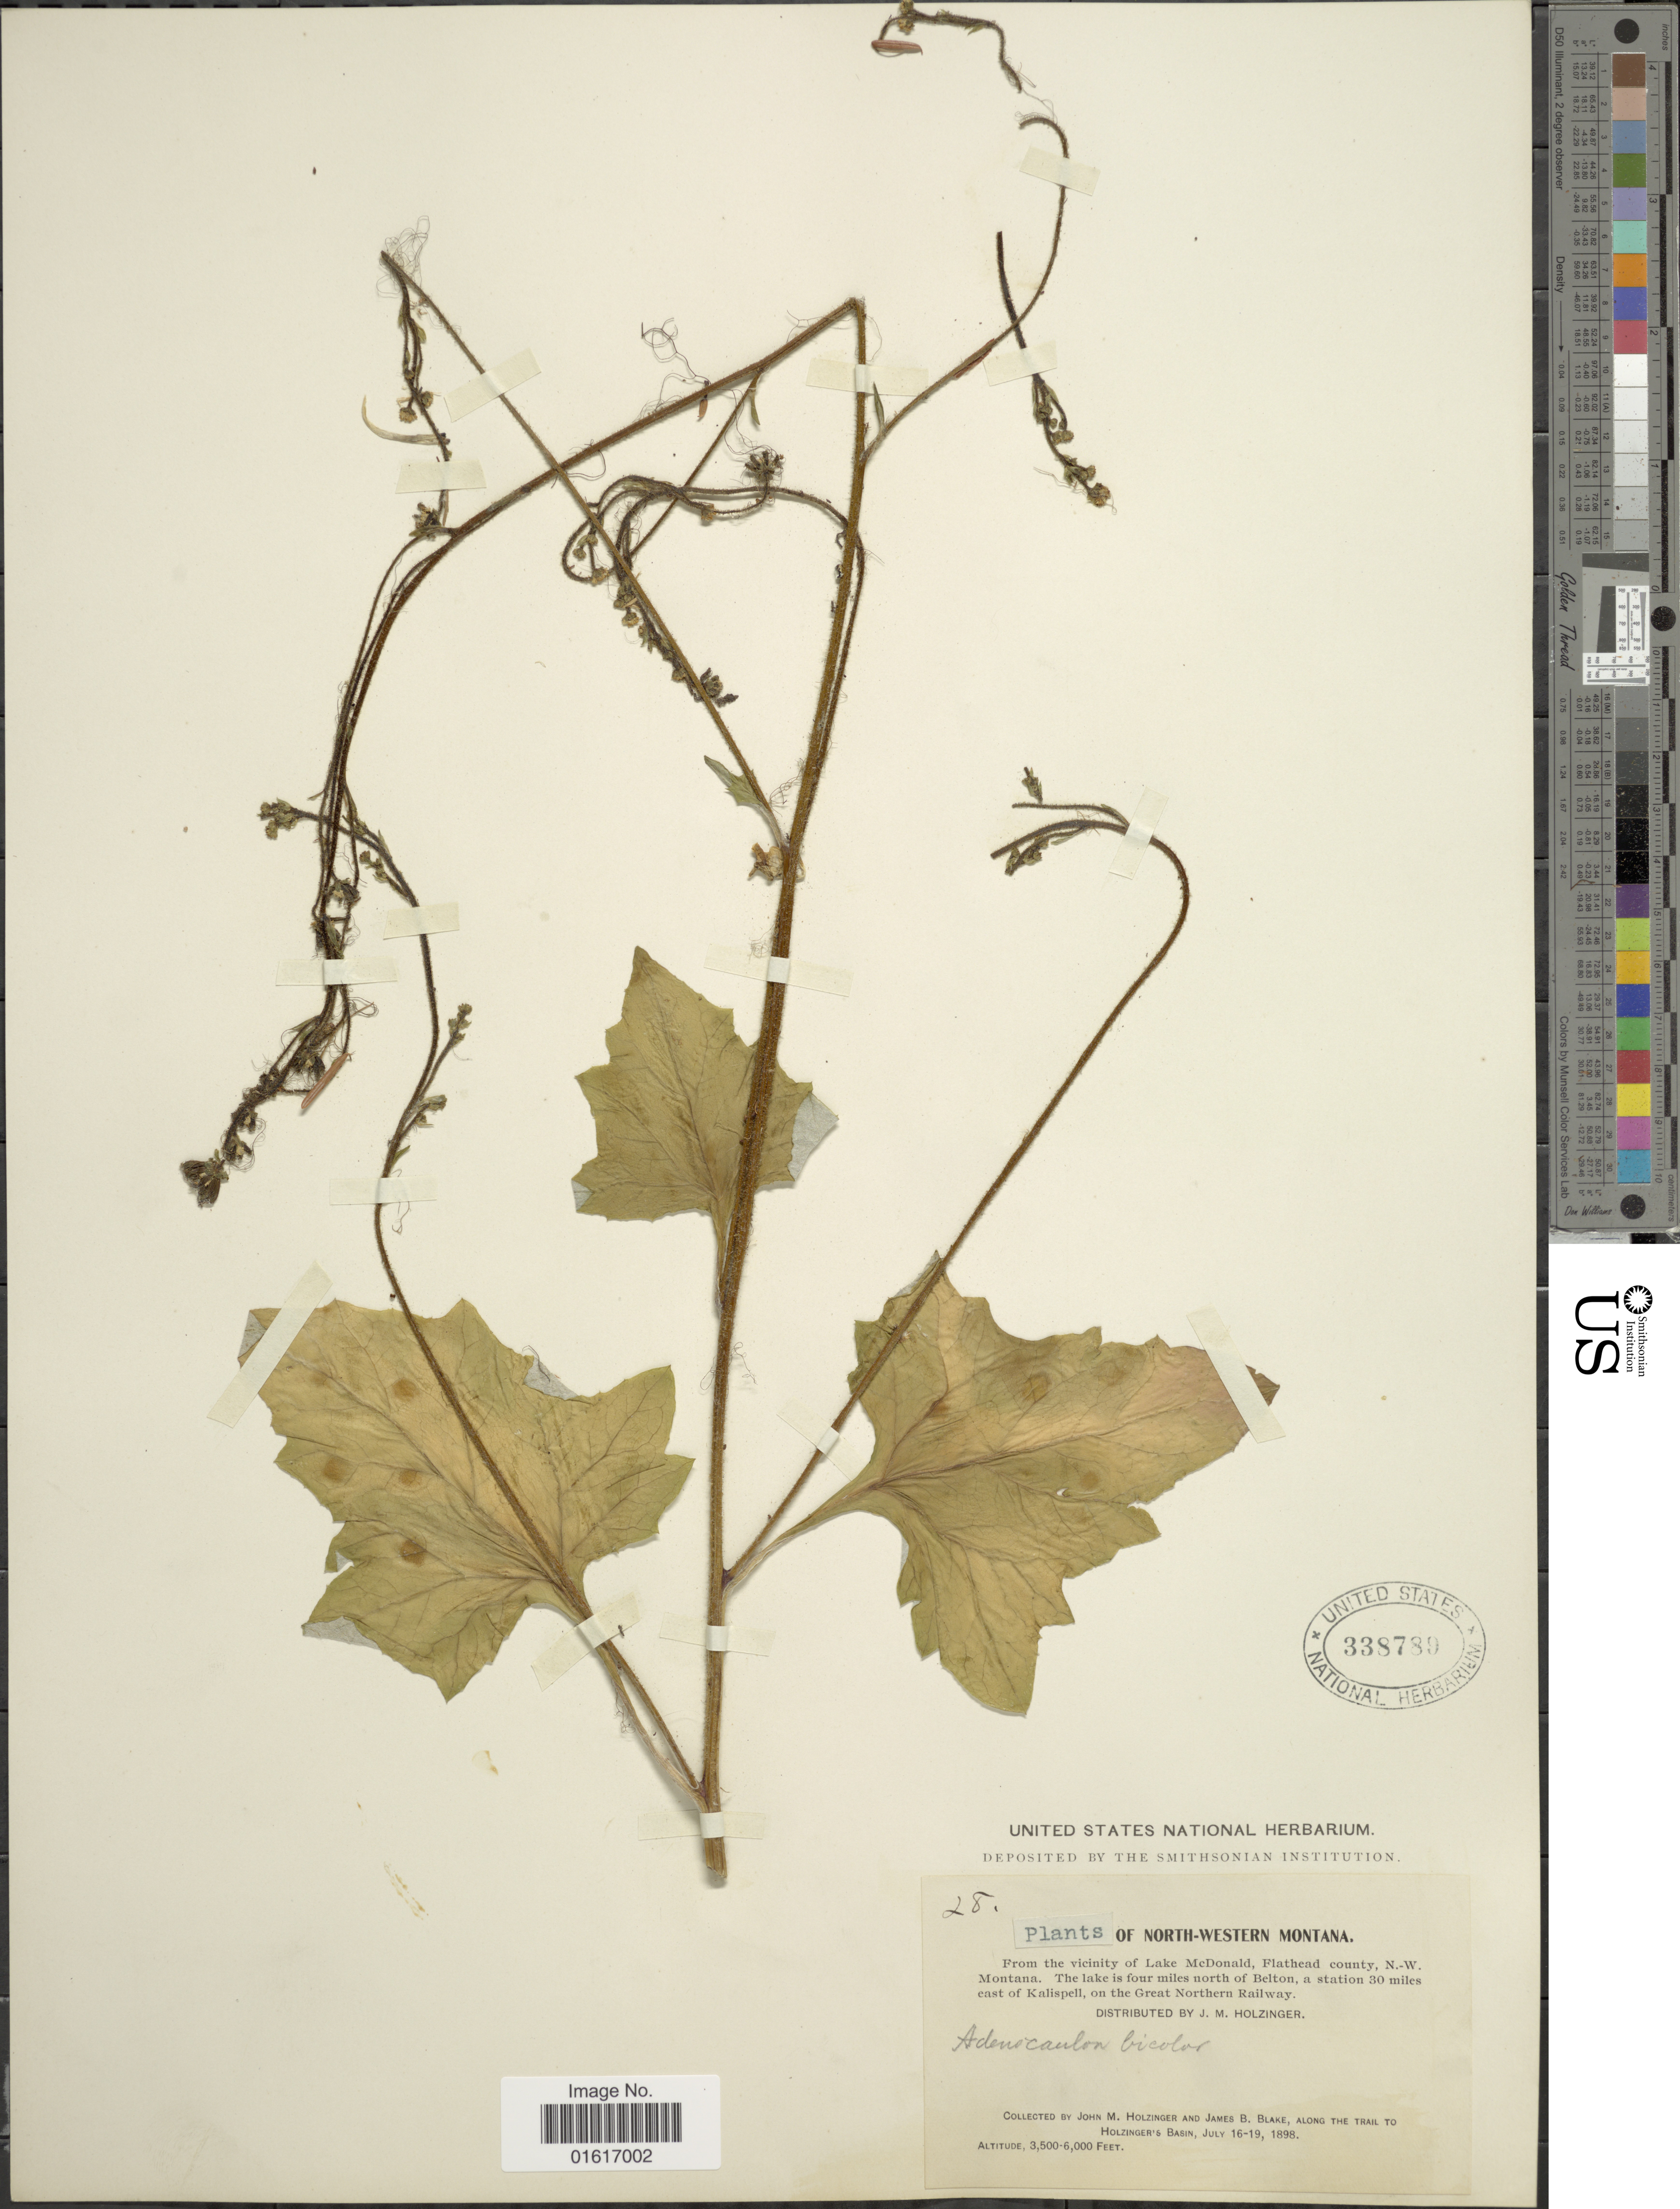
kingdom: Plantae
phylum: Tracheophyta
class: Magnoliopsida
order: Asterales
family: Asteraceae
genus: Adenocaulon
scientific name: Adenocaulon bicolor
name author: Hook.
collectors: J. M. Holzinger & J. B. Blake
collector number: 28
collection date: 1898-07-16/1898-07-19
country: United States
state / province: Montana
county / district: Flathead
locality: From the vicinity of Lake McDonald, The lake is four miles N of Belton, a station 30 miles E of Kalispell, on the Great Northern Railway, along the trail to Holzinger's Basin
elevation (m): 1067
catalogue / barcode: US 338789